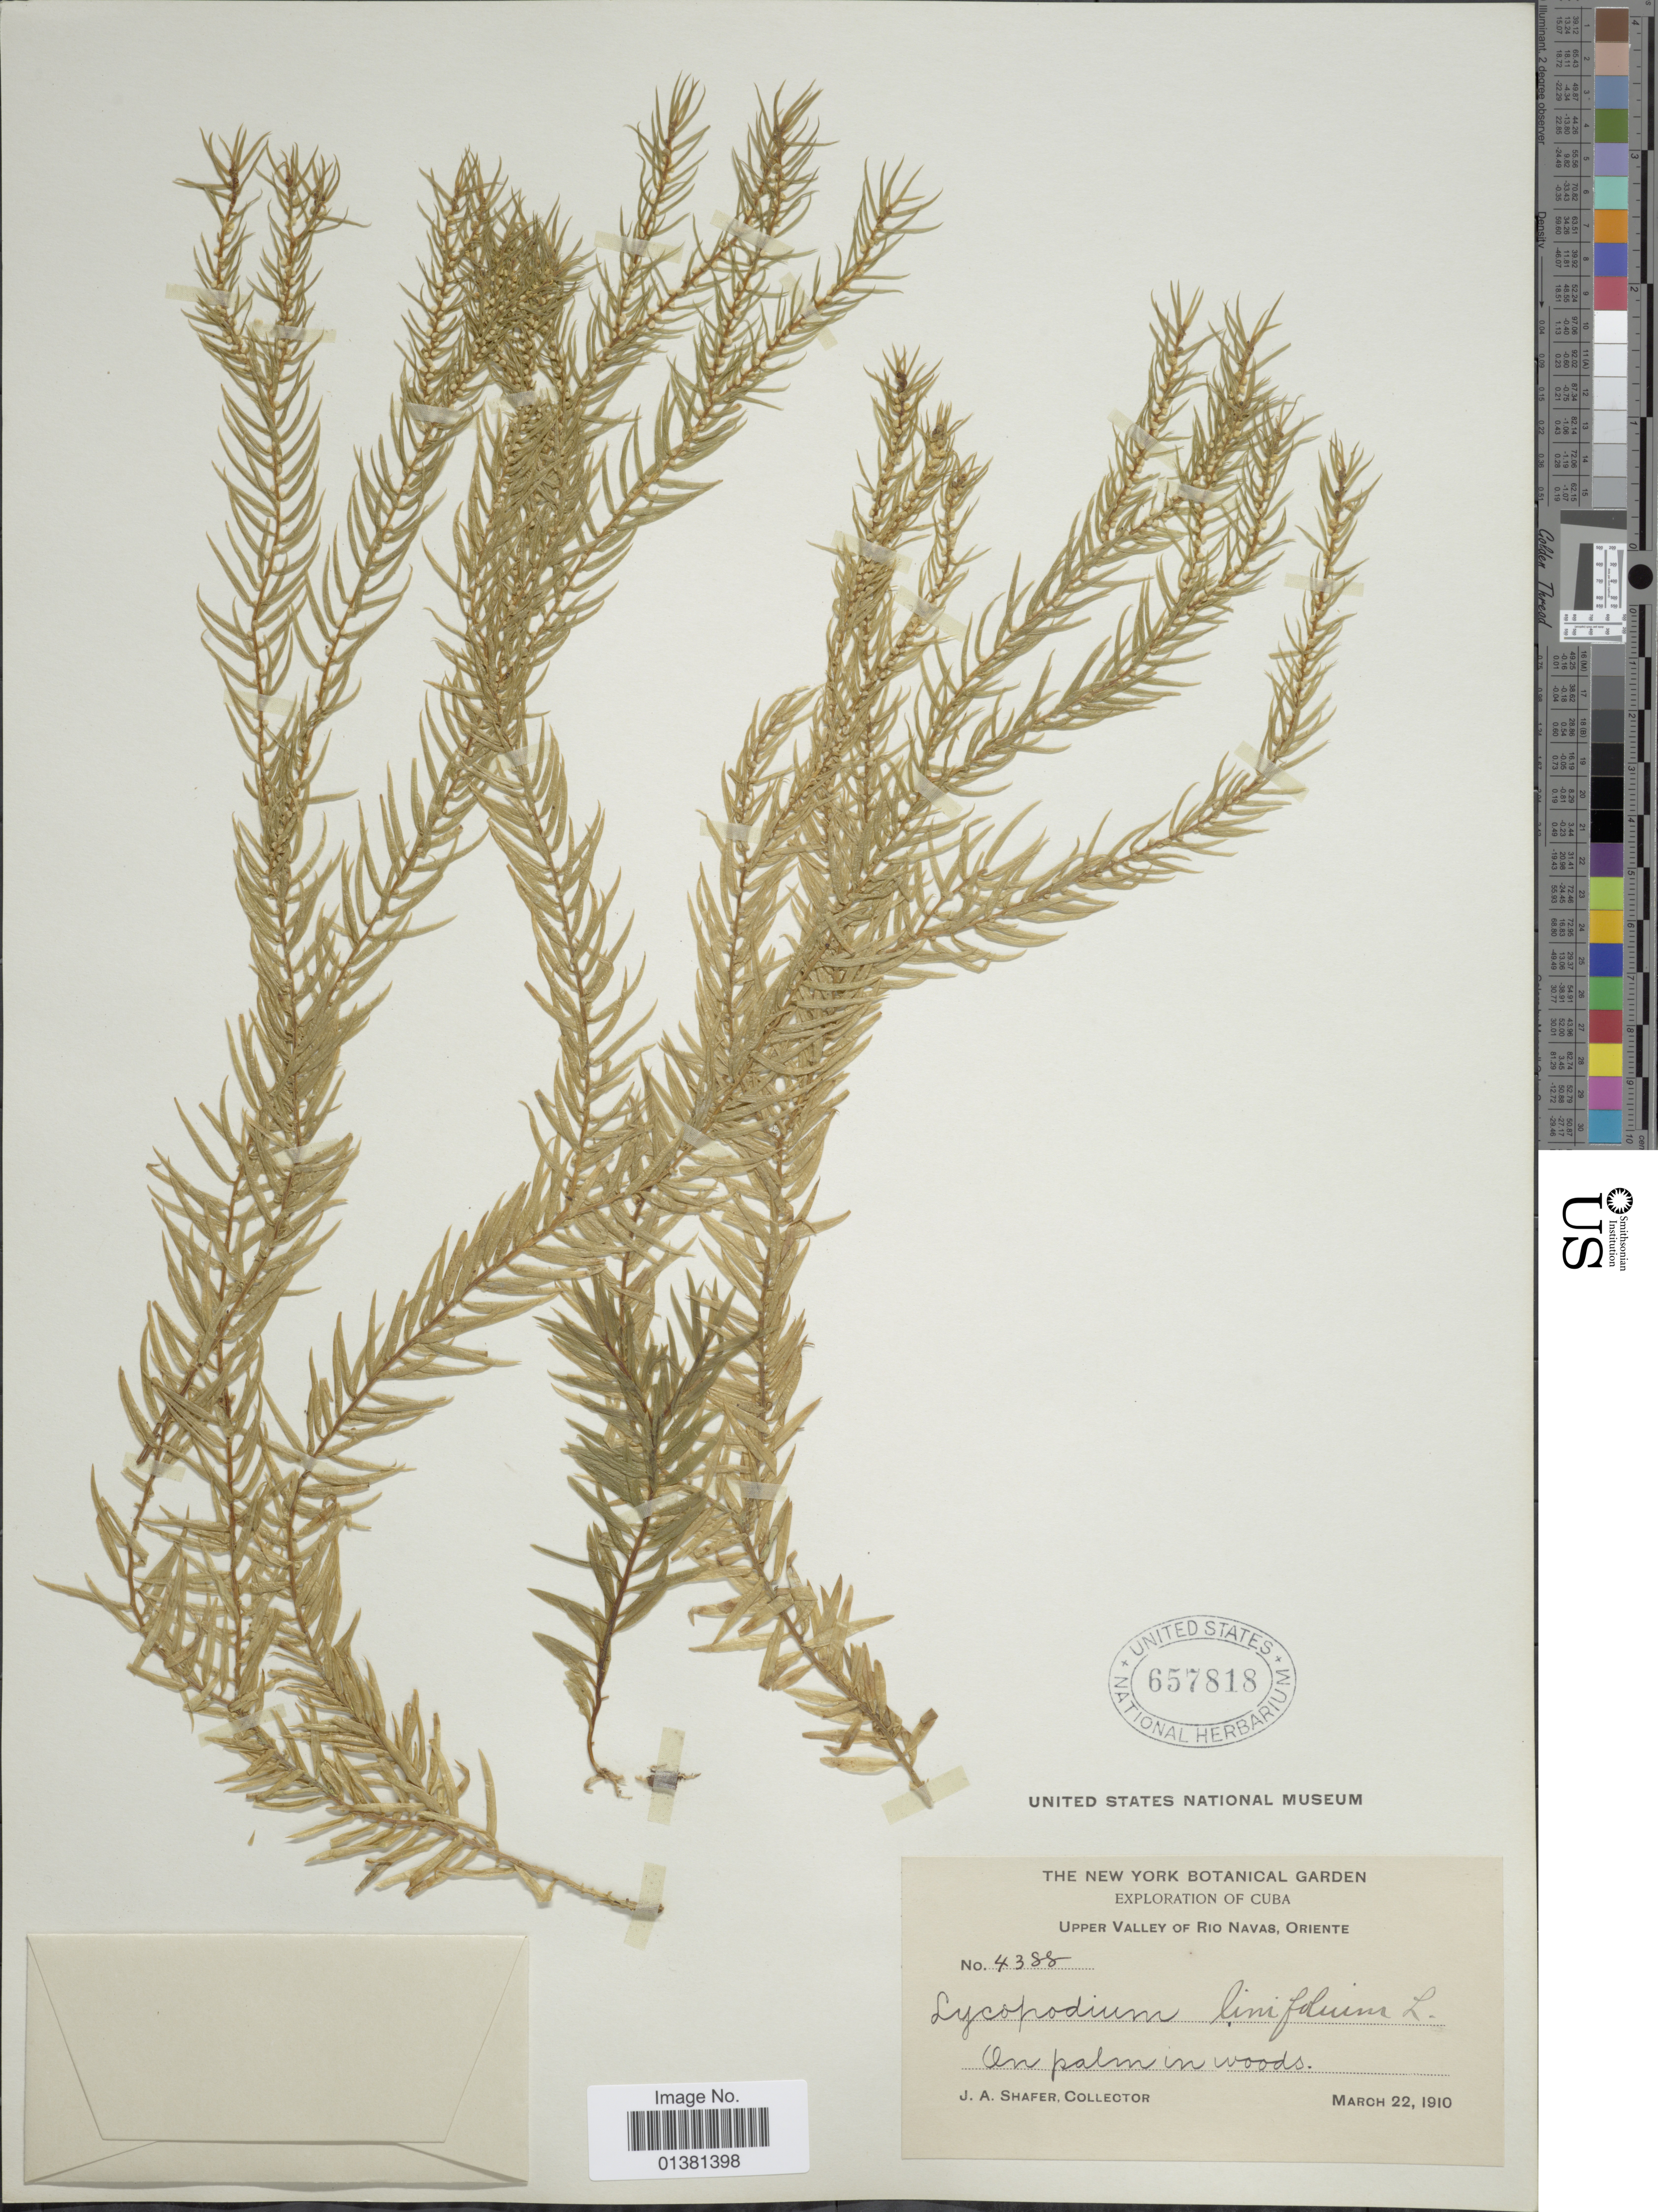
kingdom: Plantae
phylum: Tracheophyta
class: Lycopodiopsida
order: Lycopodiales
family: Lycopodiaceae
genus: Phlegmariurus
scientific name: Phlegmariurus linifolius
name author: (L.) B. Øllg.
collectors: J. A. Shafer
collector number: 4388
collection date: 1910-03-22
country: Cuba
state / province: Oriente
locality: Upper Valley of Rio Navas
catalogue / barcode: US 657818